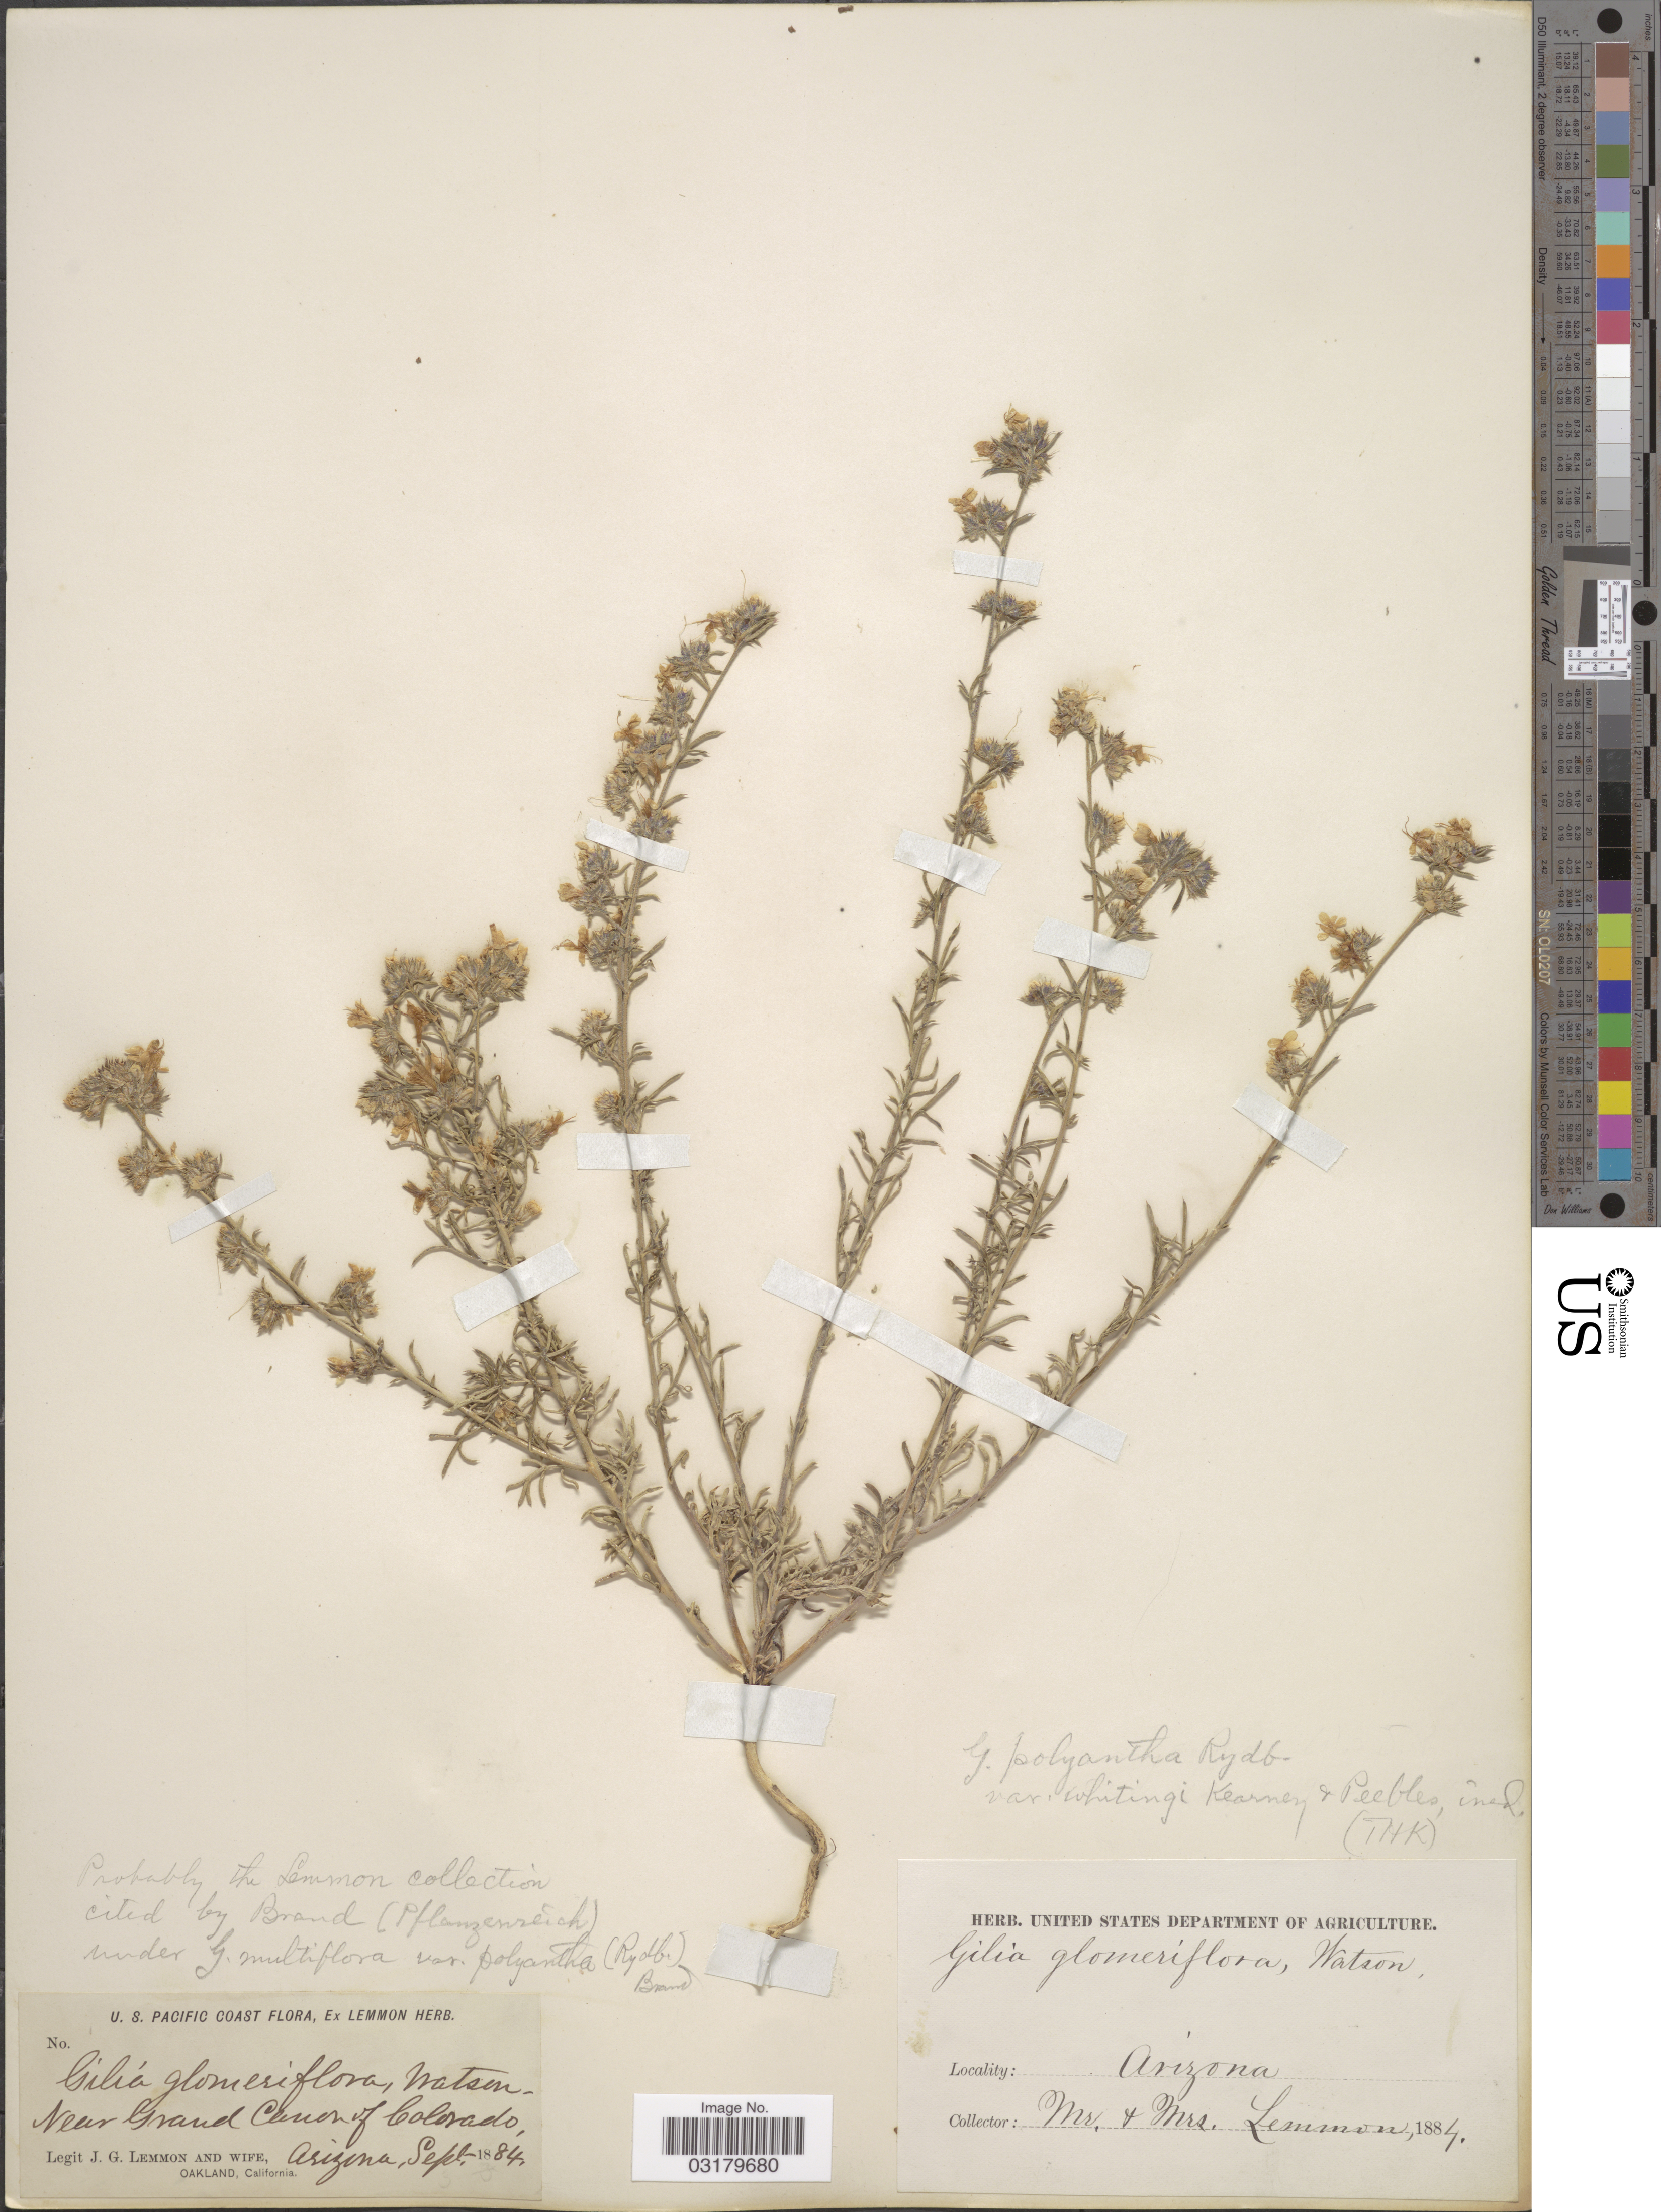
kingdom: Plantae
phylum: Tracheophyta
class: Magnoliopsida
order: Ericales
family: Polemoniaceae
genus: Ipomopsis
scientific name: Ipomopsis multiflora subsp. whitingii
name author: (Kearney & Peebles) Wilken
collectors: J. Lemmon & J. Lemmon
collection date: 1884-09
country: United States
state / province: Arizona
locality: Near Grand Canon of Colorado.